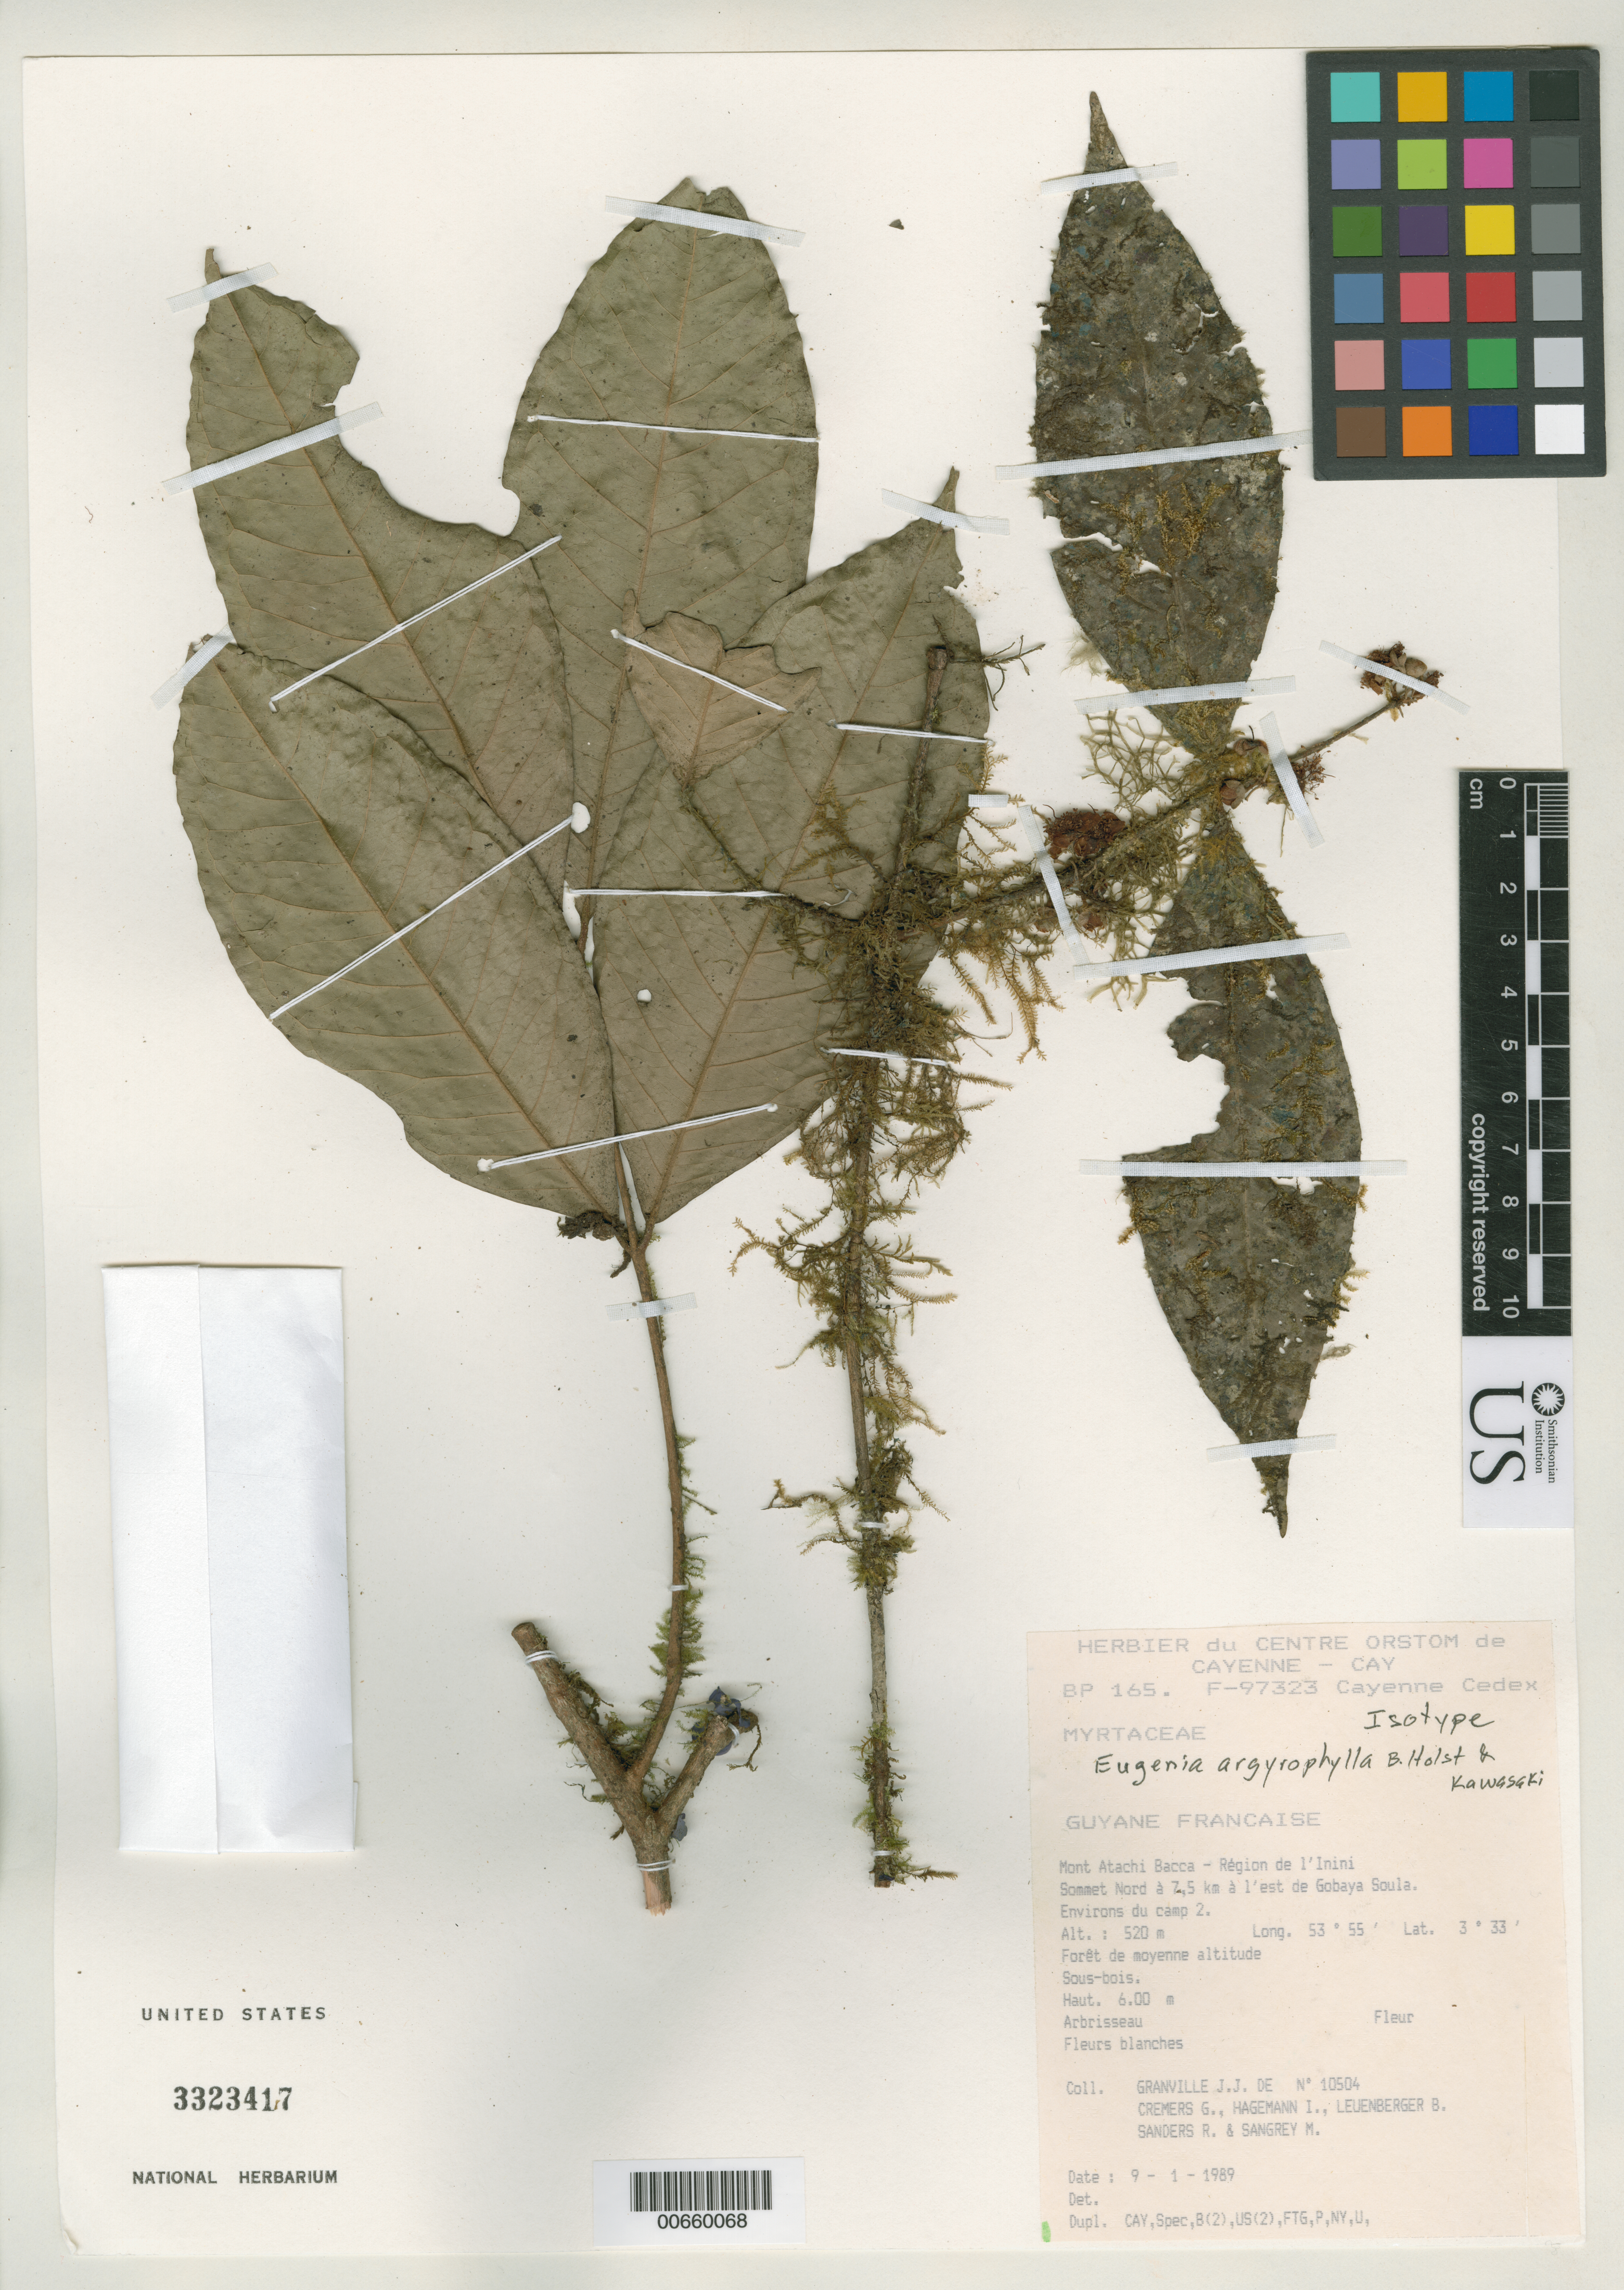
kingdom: Plantae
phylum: Tracheophyta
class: Magnoliopsida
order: Myrtales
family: Myrtaceae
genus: Eugenia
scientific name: Eugenia argyrophylla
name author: B. Holst & M.L. Kawas.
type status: Isotype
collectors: J.-J. de Granville, G. Cremers, I. Hagemann, B. Leuenberger, R. Sanders & M. S. Sangrey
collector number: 10504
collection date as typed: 09 Jan 1989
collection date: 1989-01-09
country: French Guiana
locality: Guyane Francaise. Mont Atachi Bacca - Région de l'Inini. Sommet Nord à 7.5 km à l'est de Gobaya Soula. Environs de camp 2.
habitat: Forêt de moyenne altitude. Sous-bois.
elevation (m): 520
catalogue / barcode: US 3323417